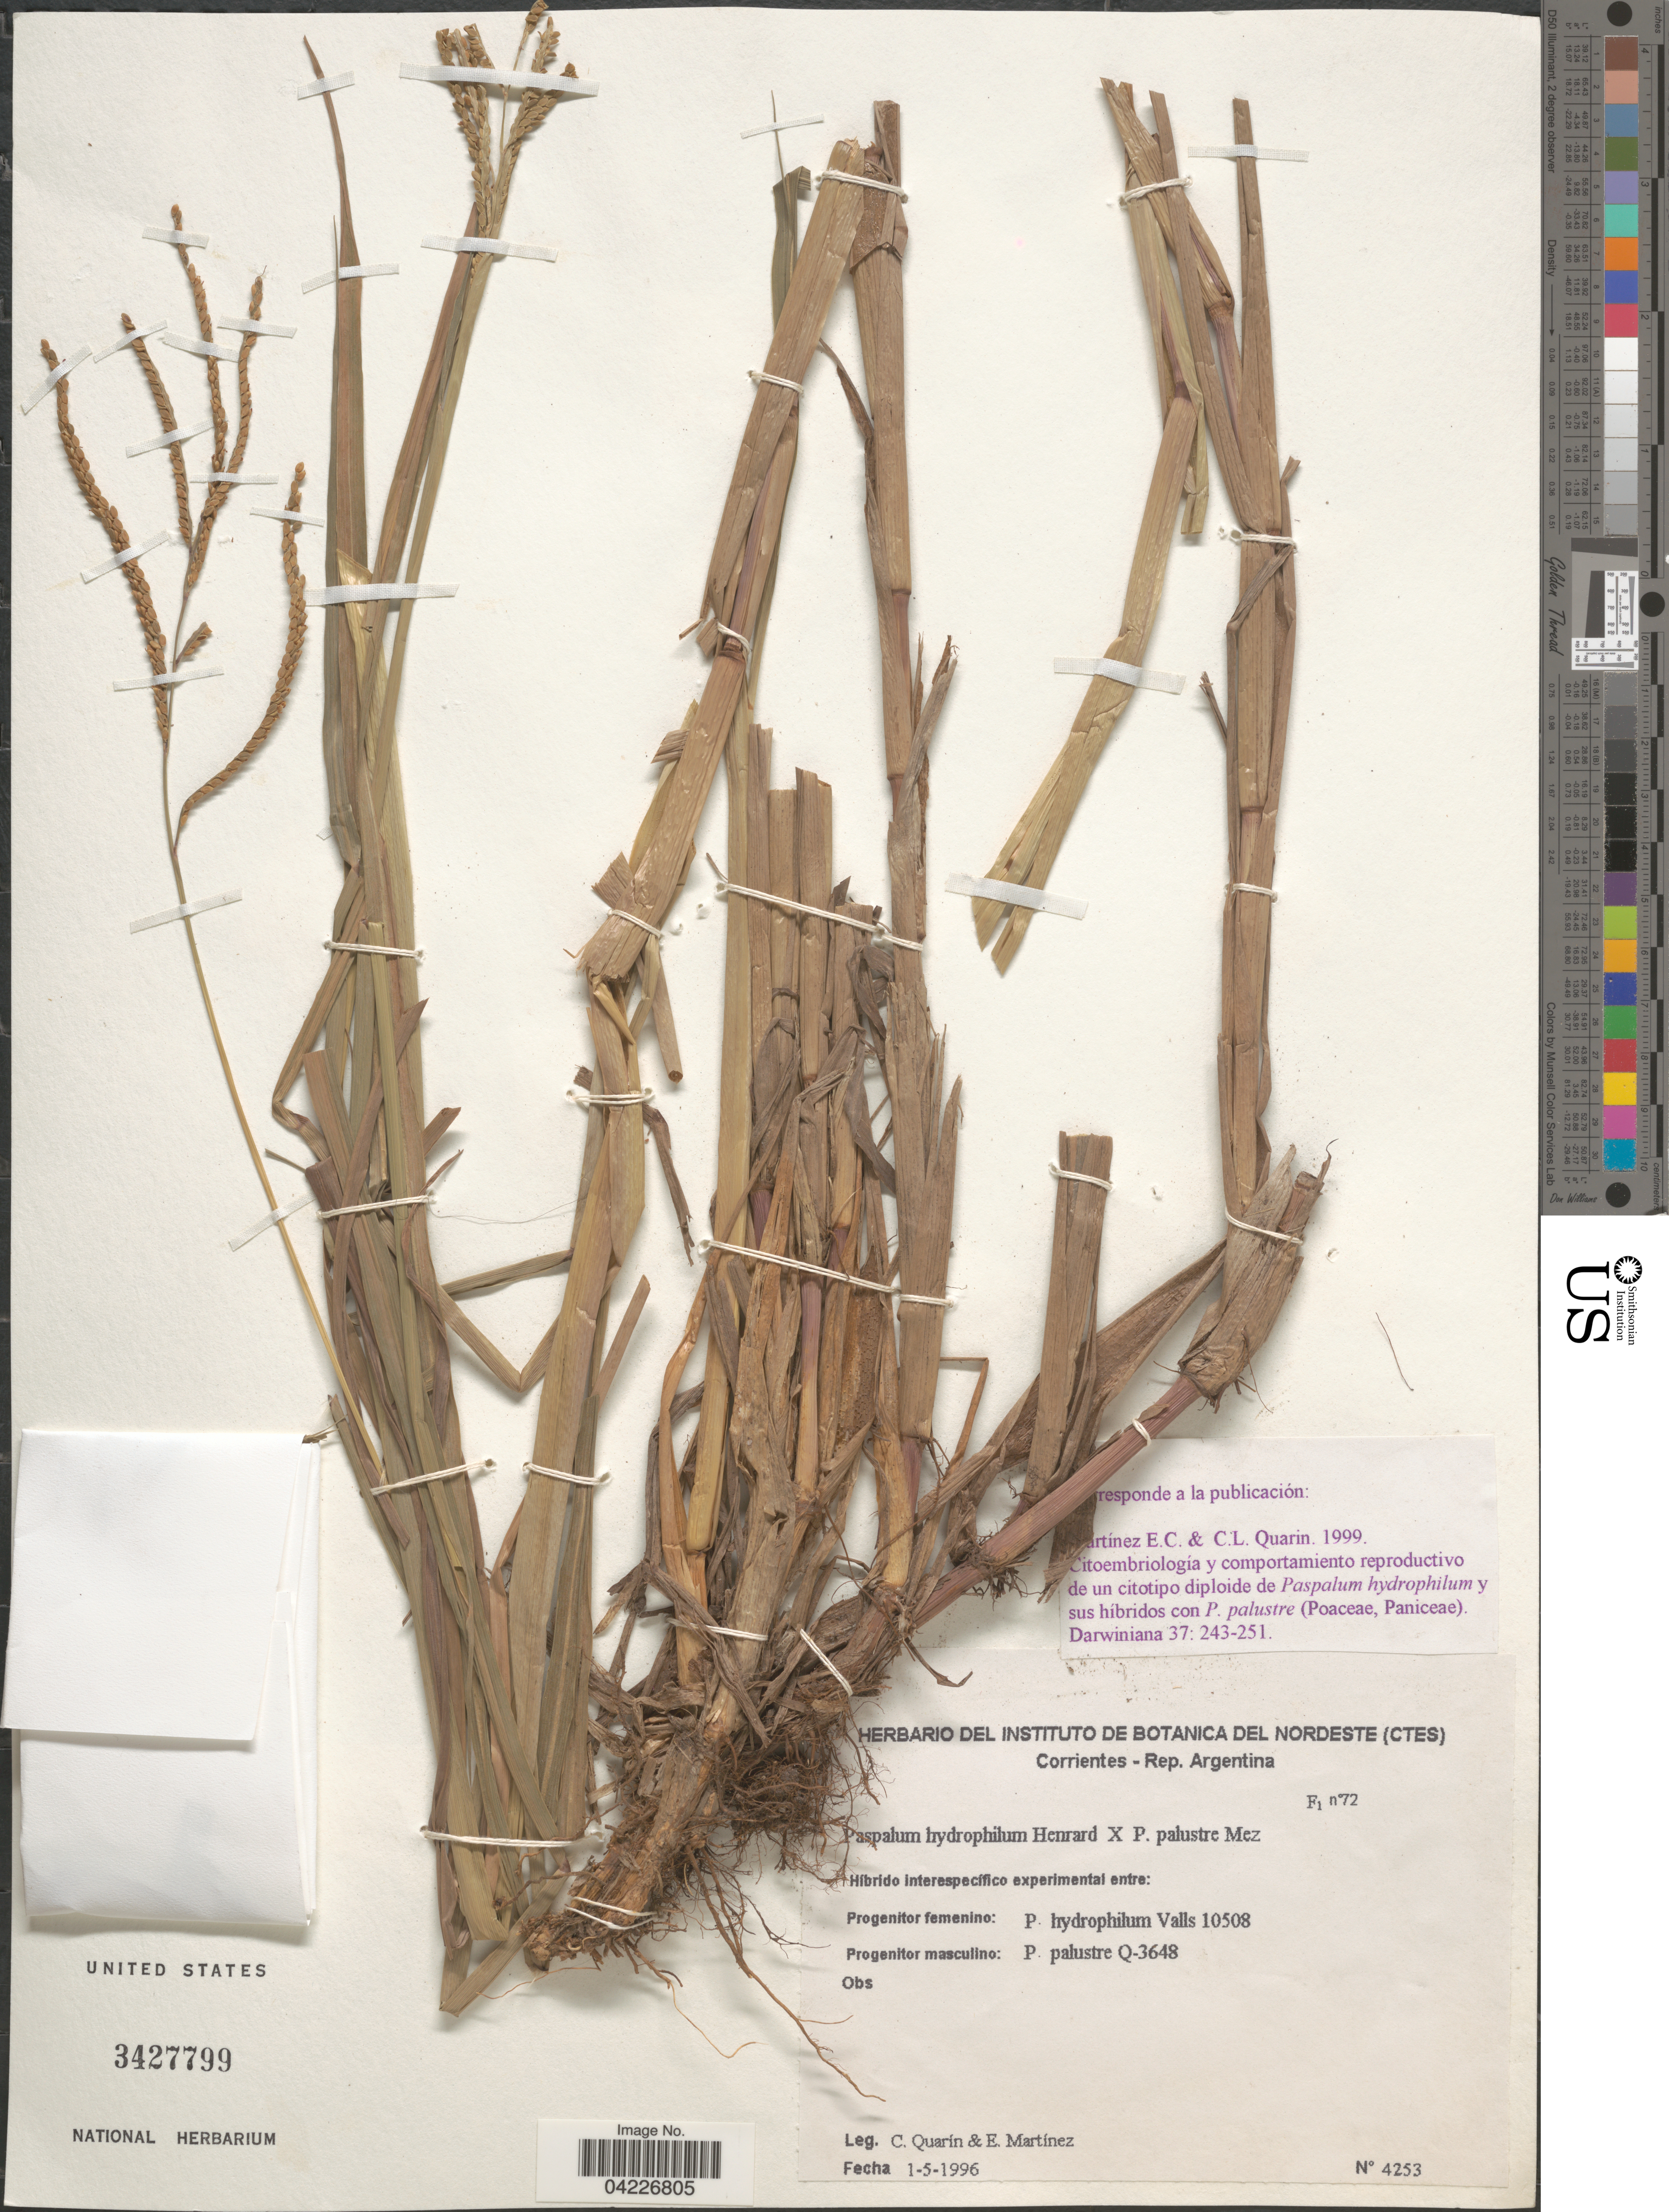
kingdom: Plantae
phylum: Tracheophyta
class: Liliopsida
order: Poales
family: Poaceae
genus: Paspalum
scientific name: Paspalum wrightii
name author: Hitchc. & Chase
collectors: C. Quarín & E. Martínez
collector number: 4253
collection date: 1996-05-01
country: Argentina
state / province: Corrientes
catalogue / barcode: US 3427799